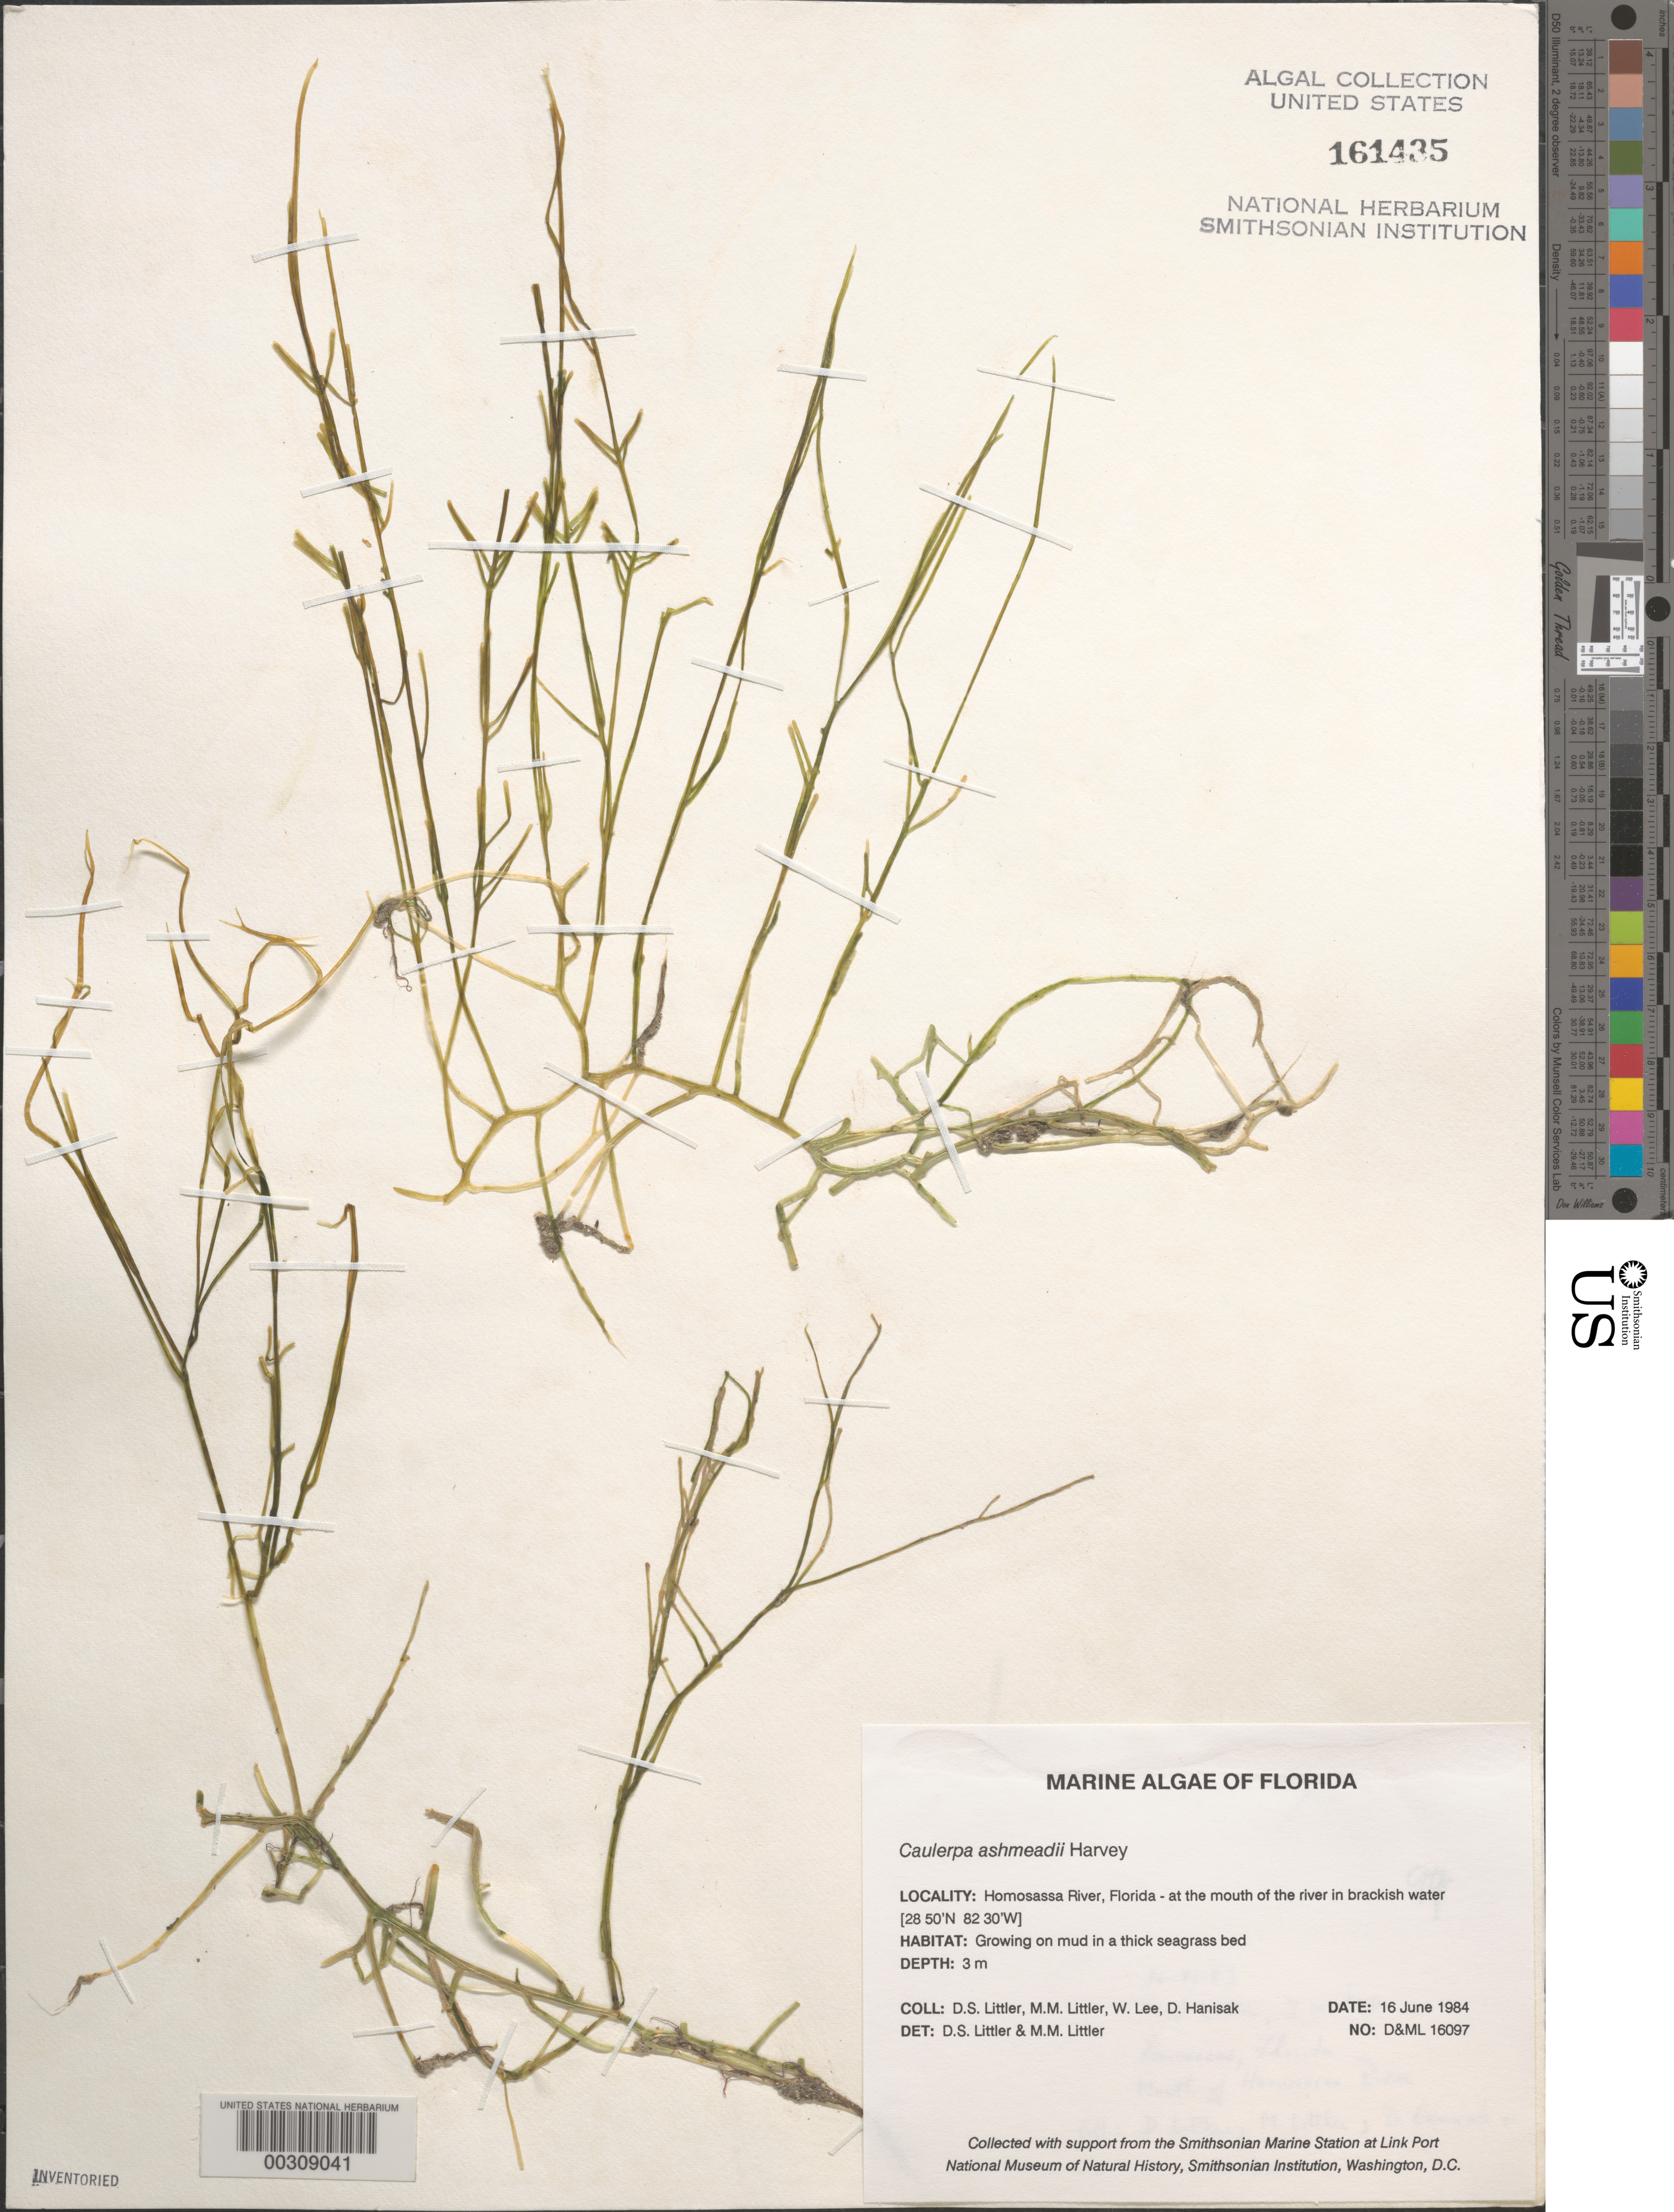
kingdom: Plantae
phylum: Chlorophyta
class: Ulvophyceae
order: Bryopsidales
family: Caulerpaceae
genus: Caulerpa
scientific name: Caulerpa ashmeadii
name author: Harv.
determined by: Littler, D. S.; Littler, M. M.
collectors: D. S. Littler, M. M. Littler, W. Lee & M. Hanisak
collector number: D&ML 16097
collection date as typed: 16 Jun 1984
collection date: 1984-06-16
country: United States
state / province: Florida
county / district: Citrus County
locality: Homosassa River mouth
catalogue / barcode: US 161435